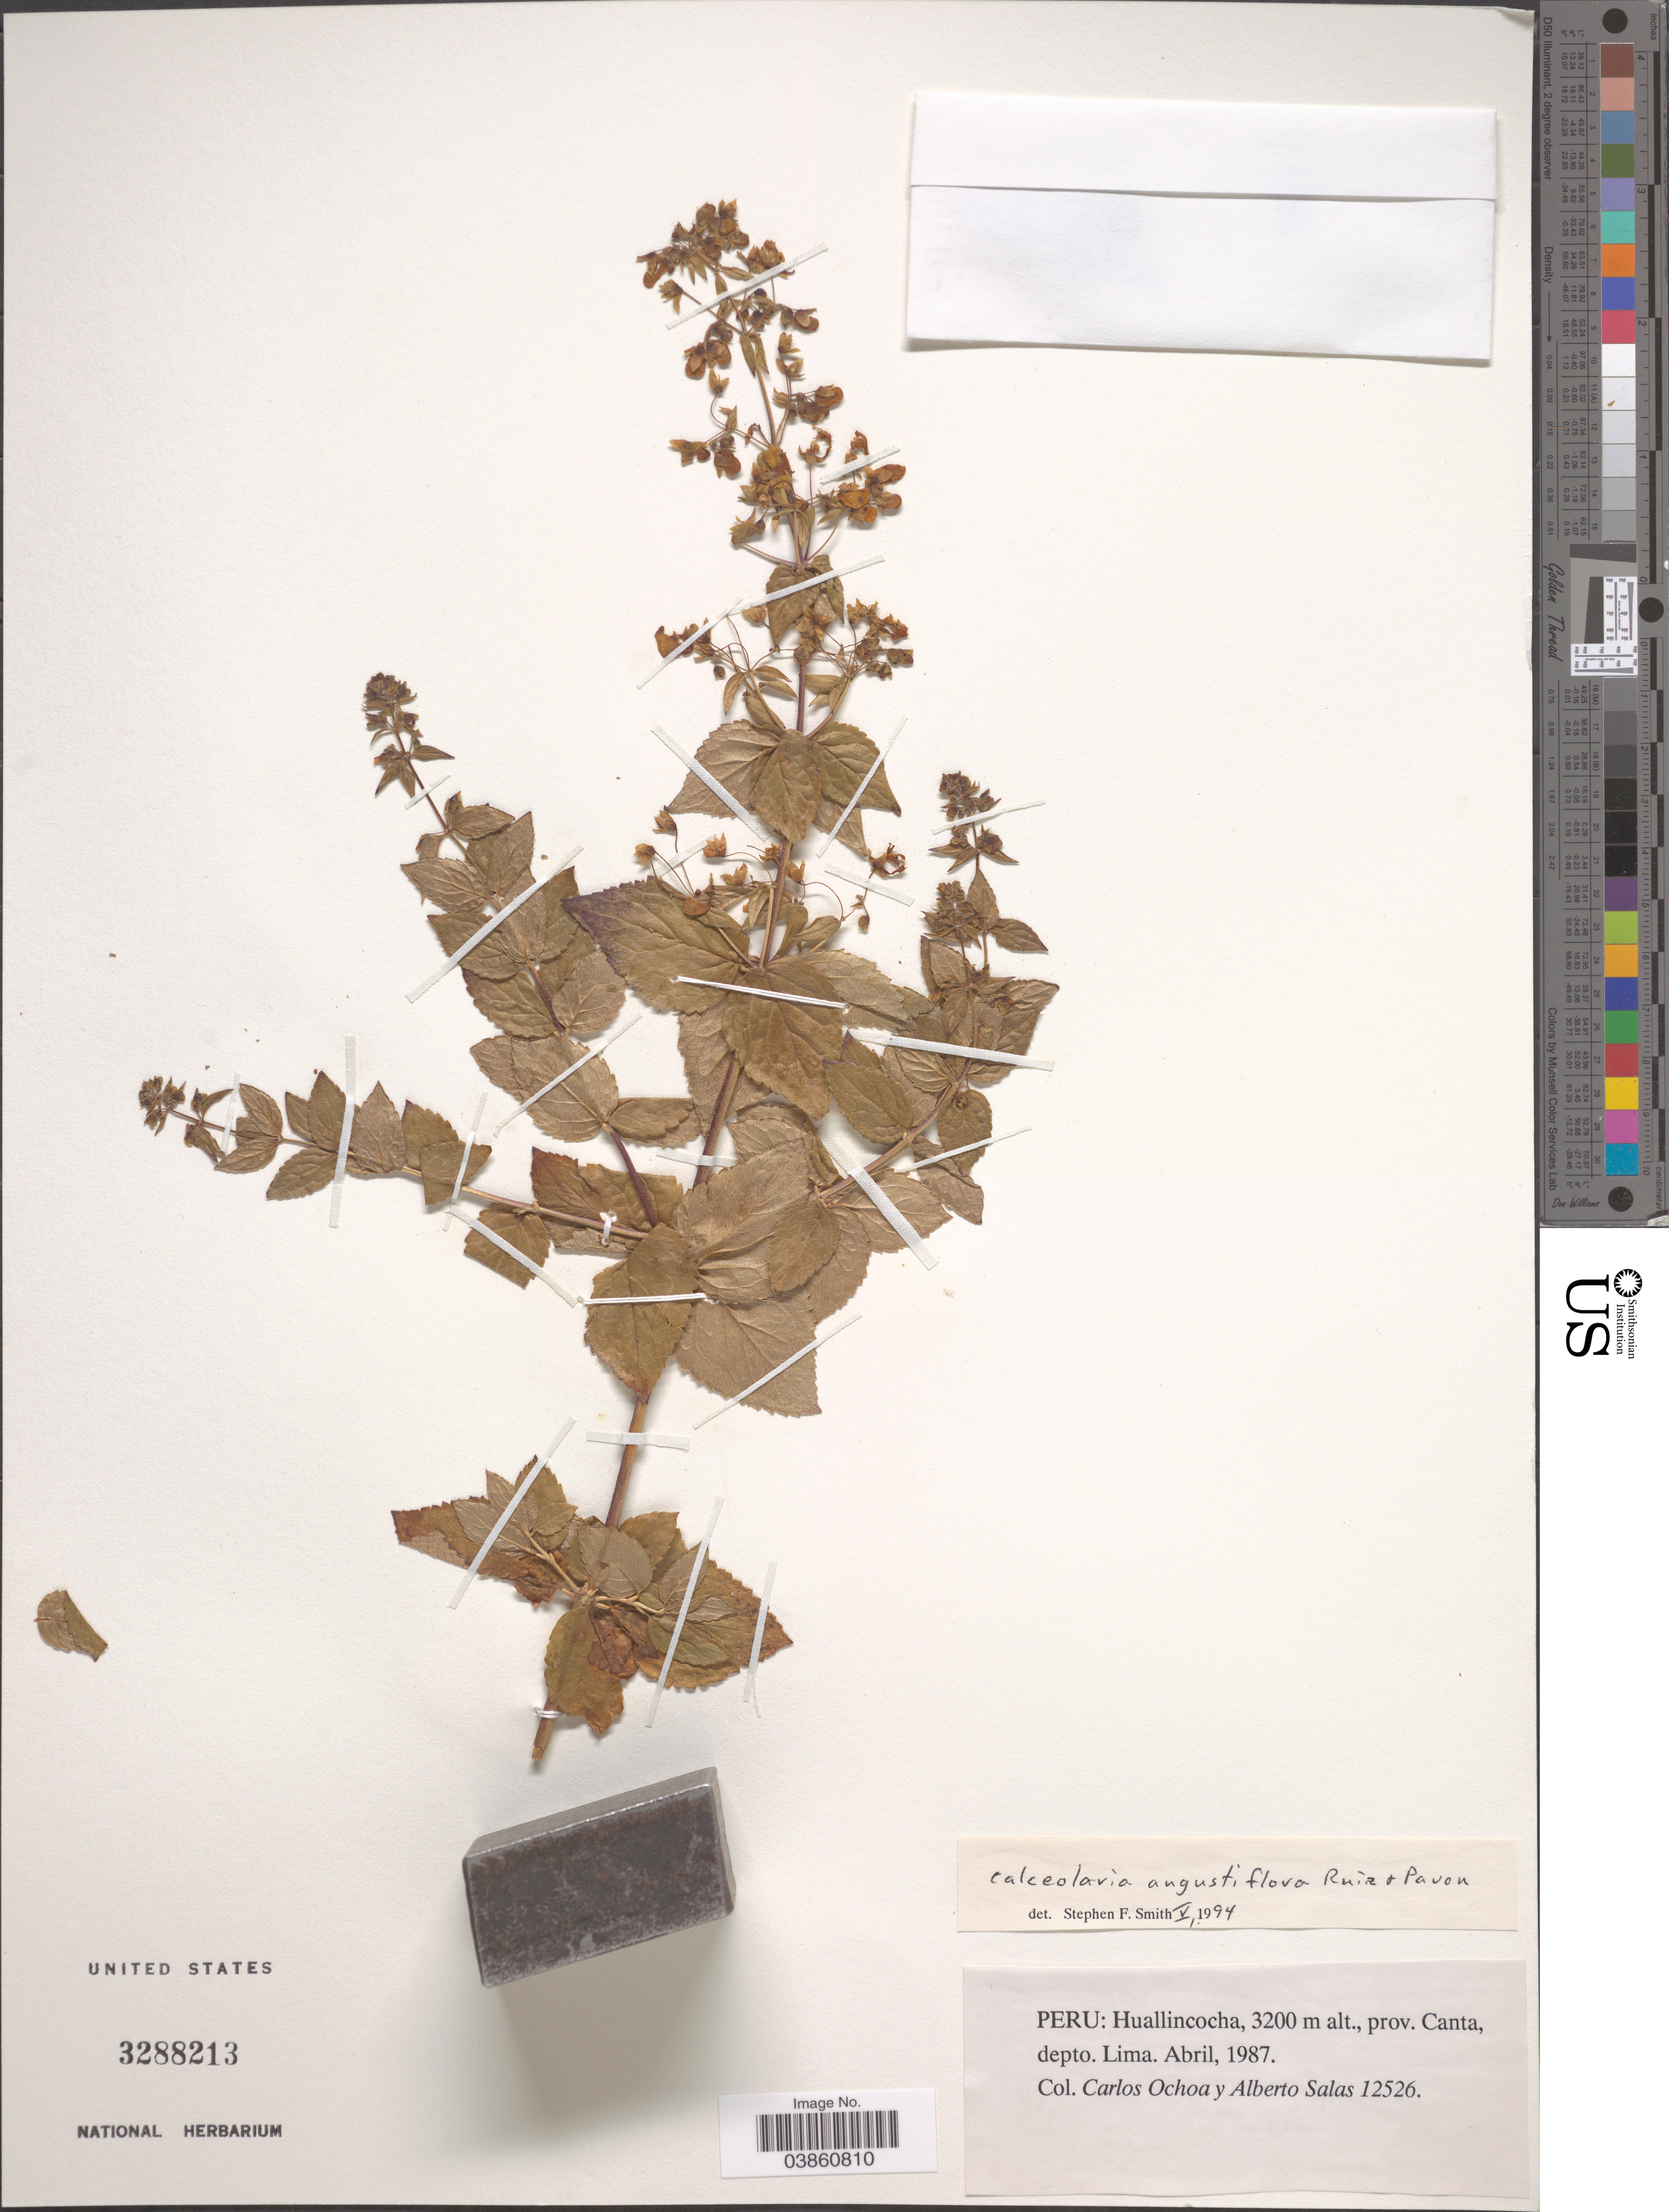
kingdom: Plantae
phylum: Tracheophyta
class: Magnoliopsida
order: Lamiales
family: Calceolariaceae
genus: Calceolaria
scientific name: Calceolaria angustiflora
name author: Ruiz & Pav.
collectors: C. M. Ochoa & A. Salas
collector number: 12526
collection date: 1987-04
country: Peru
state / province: Lima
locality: Huallincocha, prov. Canta, depto. Lima.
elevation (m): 3200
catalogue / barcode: US 3288213